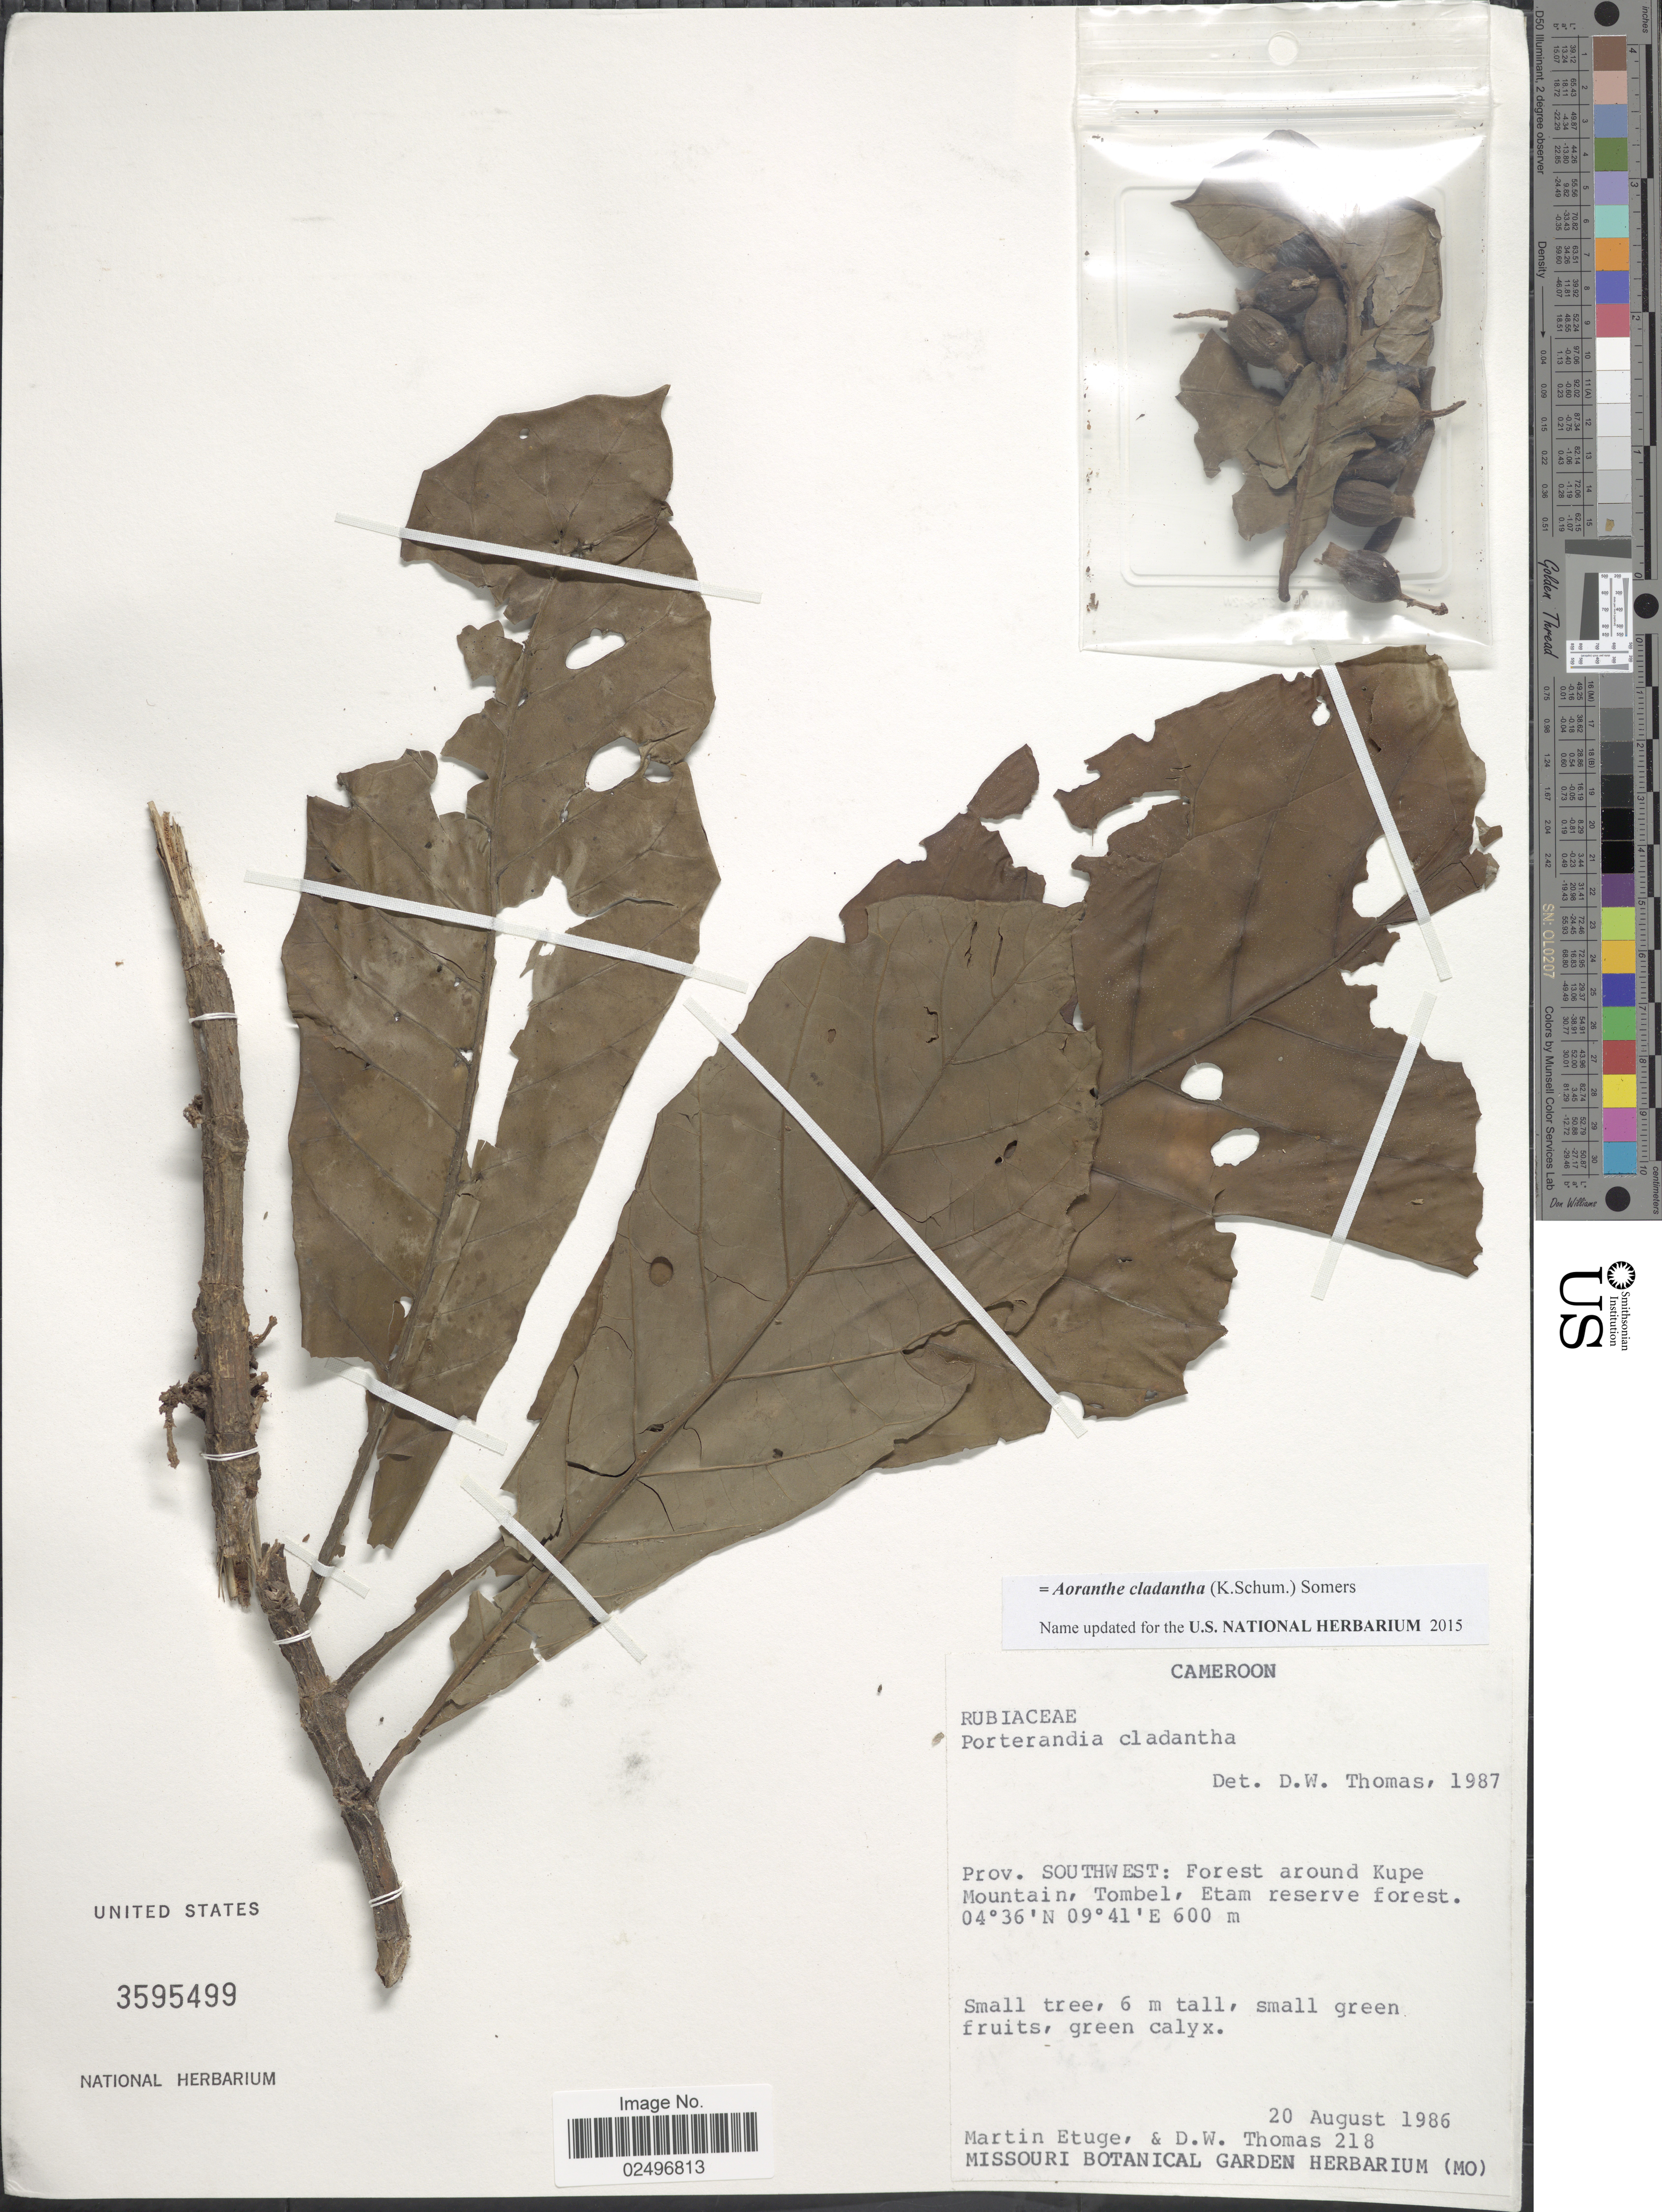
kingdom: Plantae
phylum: Tracheophyta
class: Magnoliopsida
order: Gentianales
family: Rubiaceae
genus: Aoranthe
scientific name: Aoranthe cladantha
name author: (K. Schum.) Somers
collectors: M. Etuge & D. W. Thomas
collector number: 218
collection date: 1986-08-20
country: Cameroon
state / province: Sud-Ouest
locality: Prov. Southwest: Forest around Kupe Mountain, Tombel, Etam reserve forest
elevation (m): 600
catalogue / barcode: US 3595499